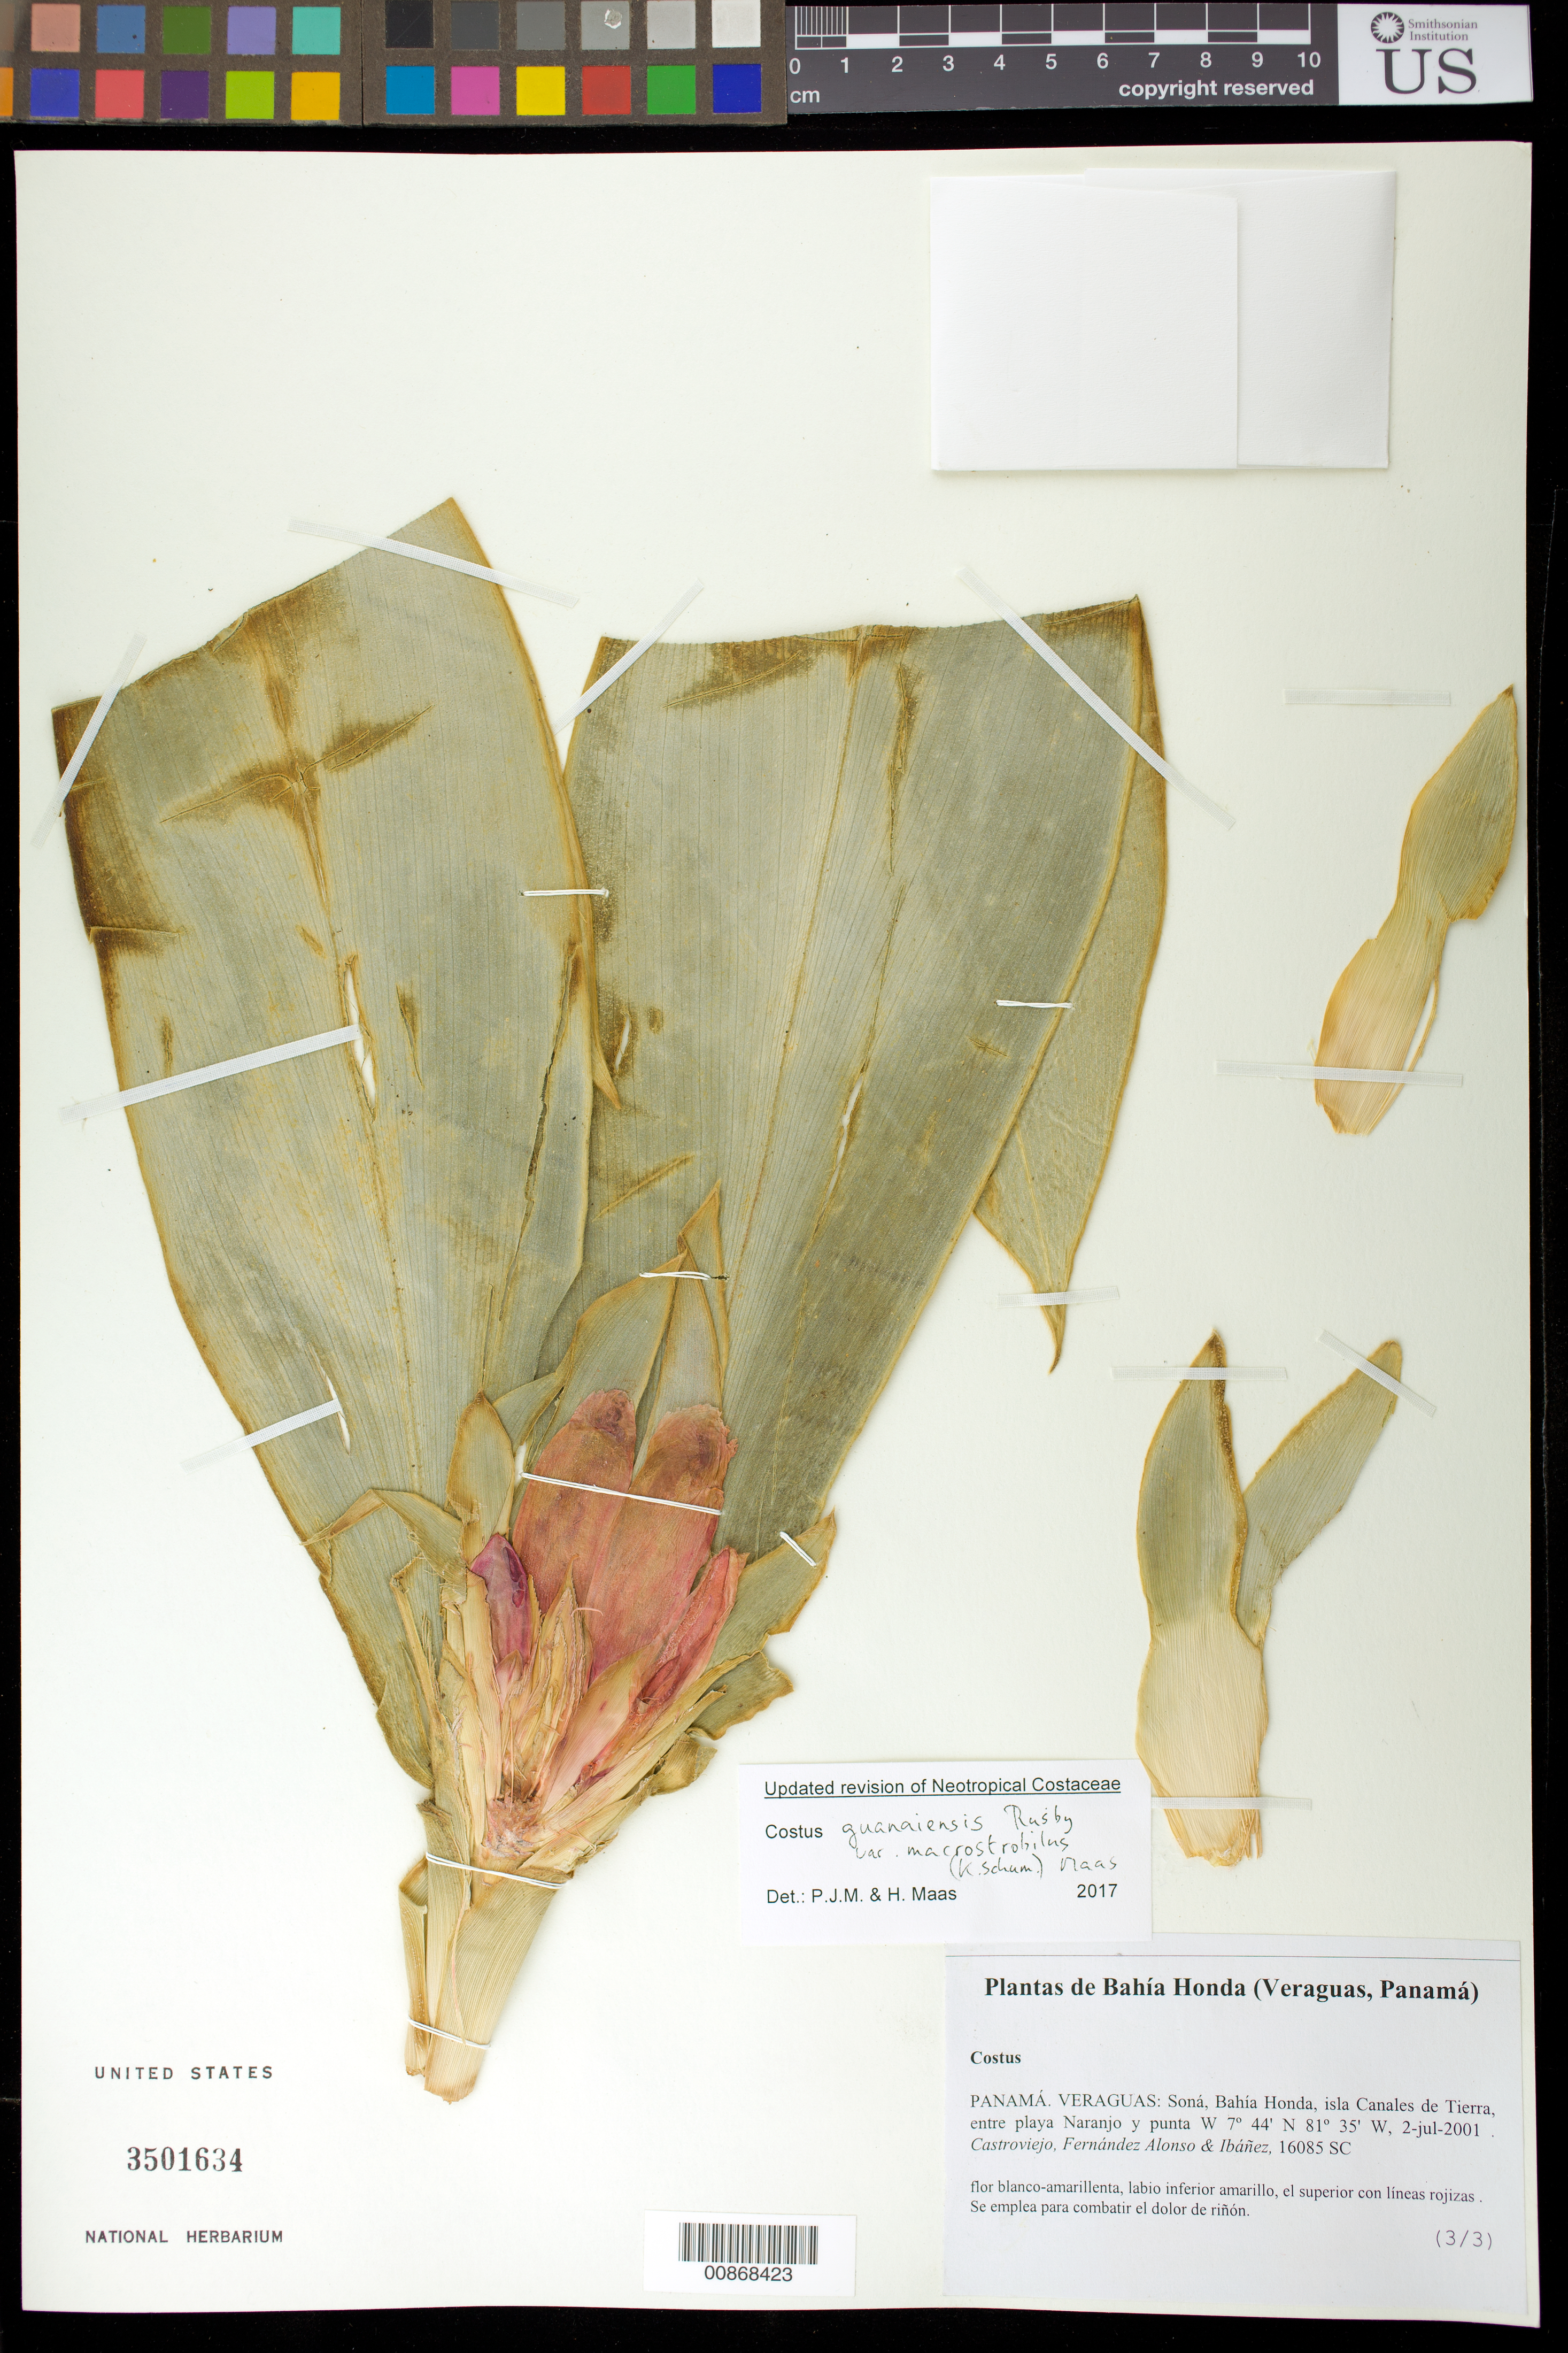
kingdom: Plantae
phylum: Tracheophyta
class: Liliopsida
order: Zingiberales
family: Costaceae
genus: Costus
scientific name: Costus guanaiensis var. macrostrobilis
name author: (K. Schum.) Maas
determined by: Maas, Paul J.; Maas, H.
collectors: F. A. Castroviejo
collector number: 16085SC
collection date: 2001-07-02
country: Panama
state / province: Veraguas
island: Canales de Tierra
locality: Bahia Honda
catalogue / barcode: US 3501634